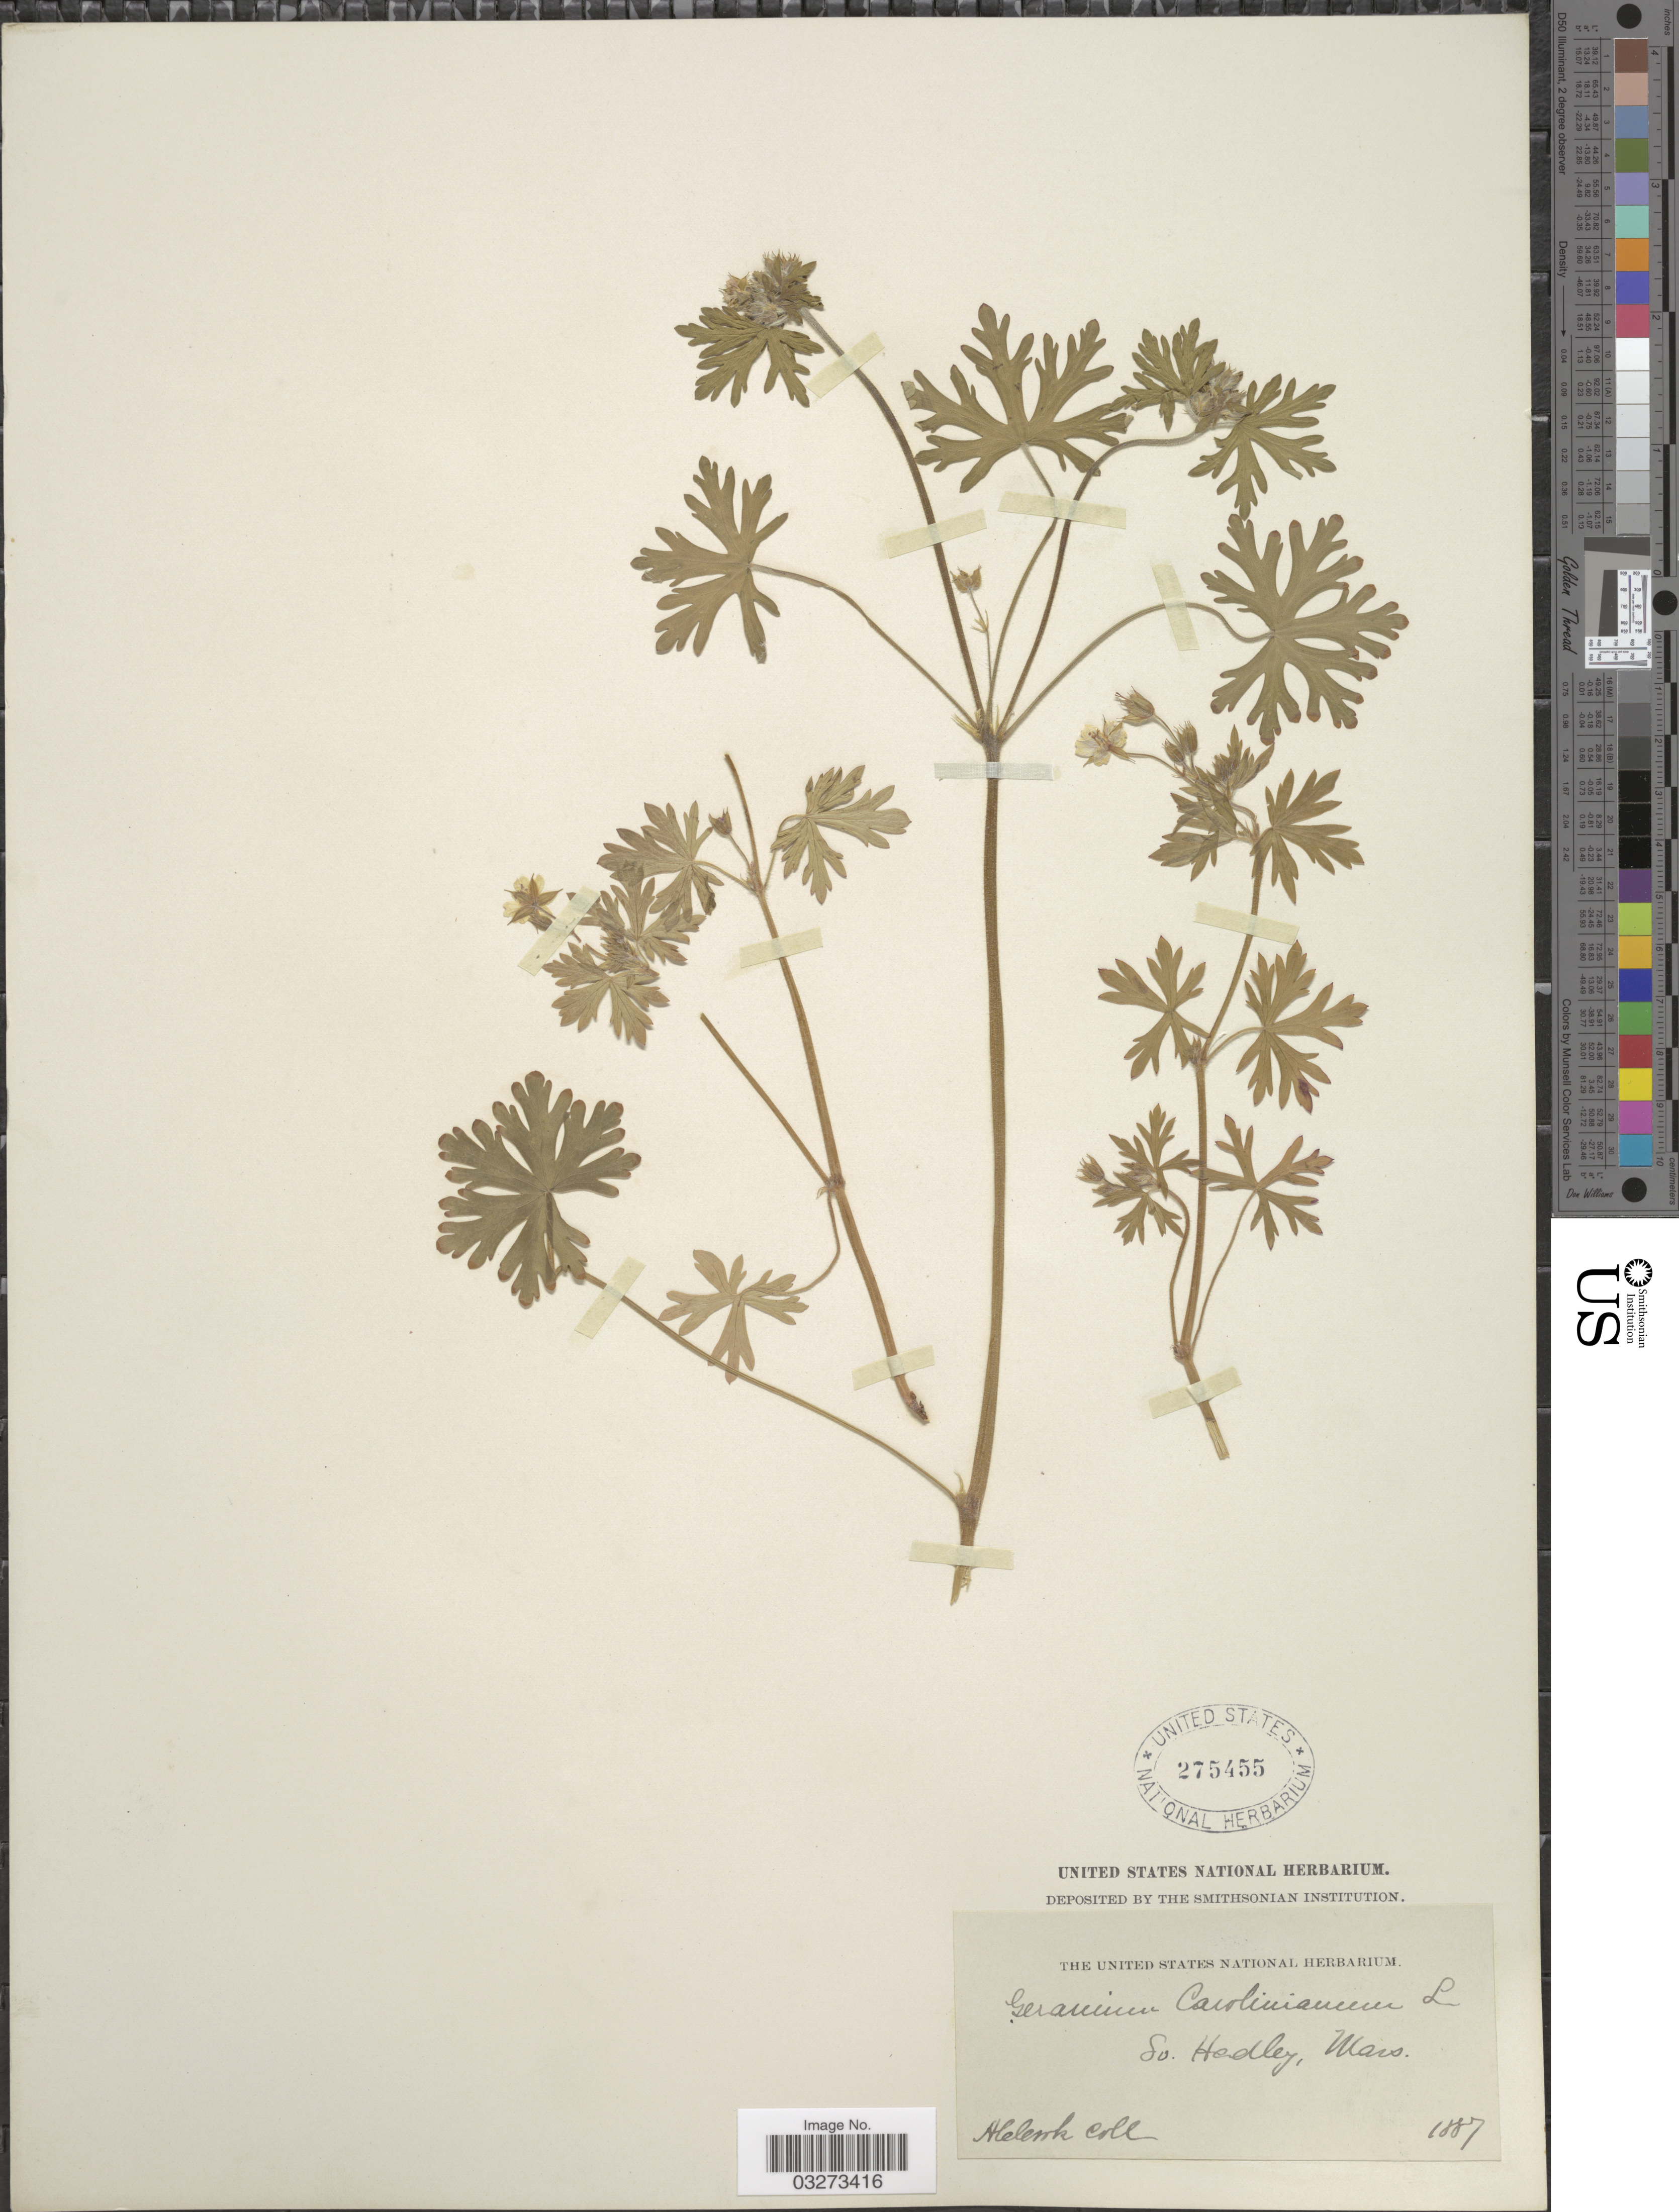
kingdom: Plantae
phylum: Tracheophyta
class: Magnoliopsida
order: Geraniales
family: Geraniaceae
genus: Geranium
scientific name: Geranium carolinianum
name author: L.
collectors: A. Cook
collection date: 1887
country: United States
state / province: Massachusetts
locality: So. Hadley.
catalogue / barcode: US 275455